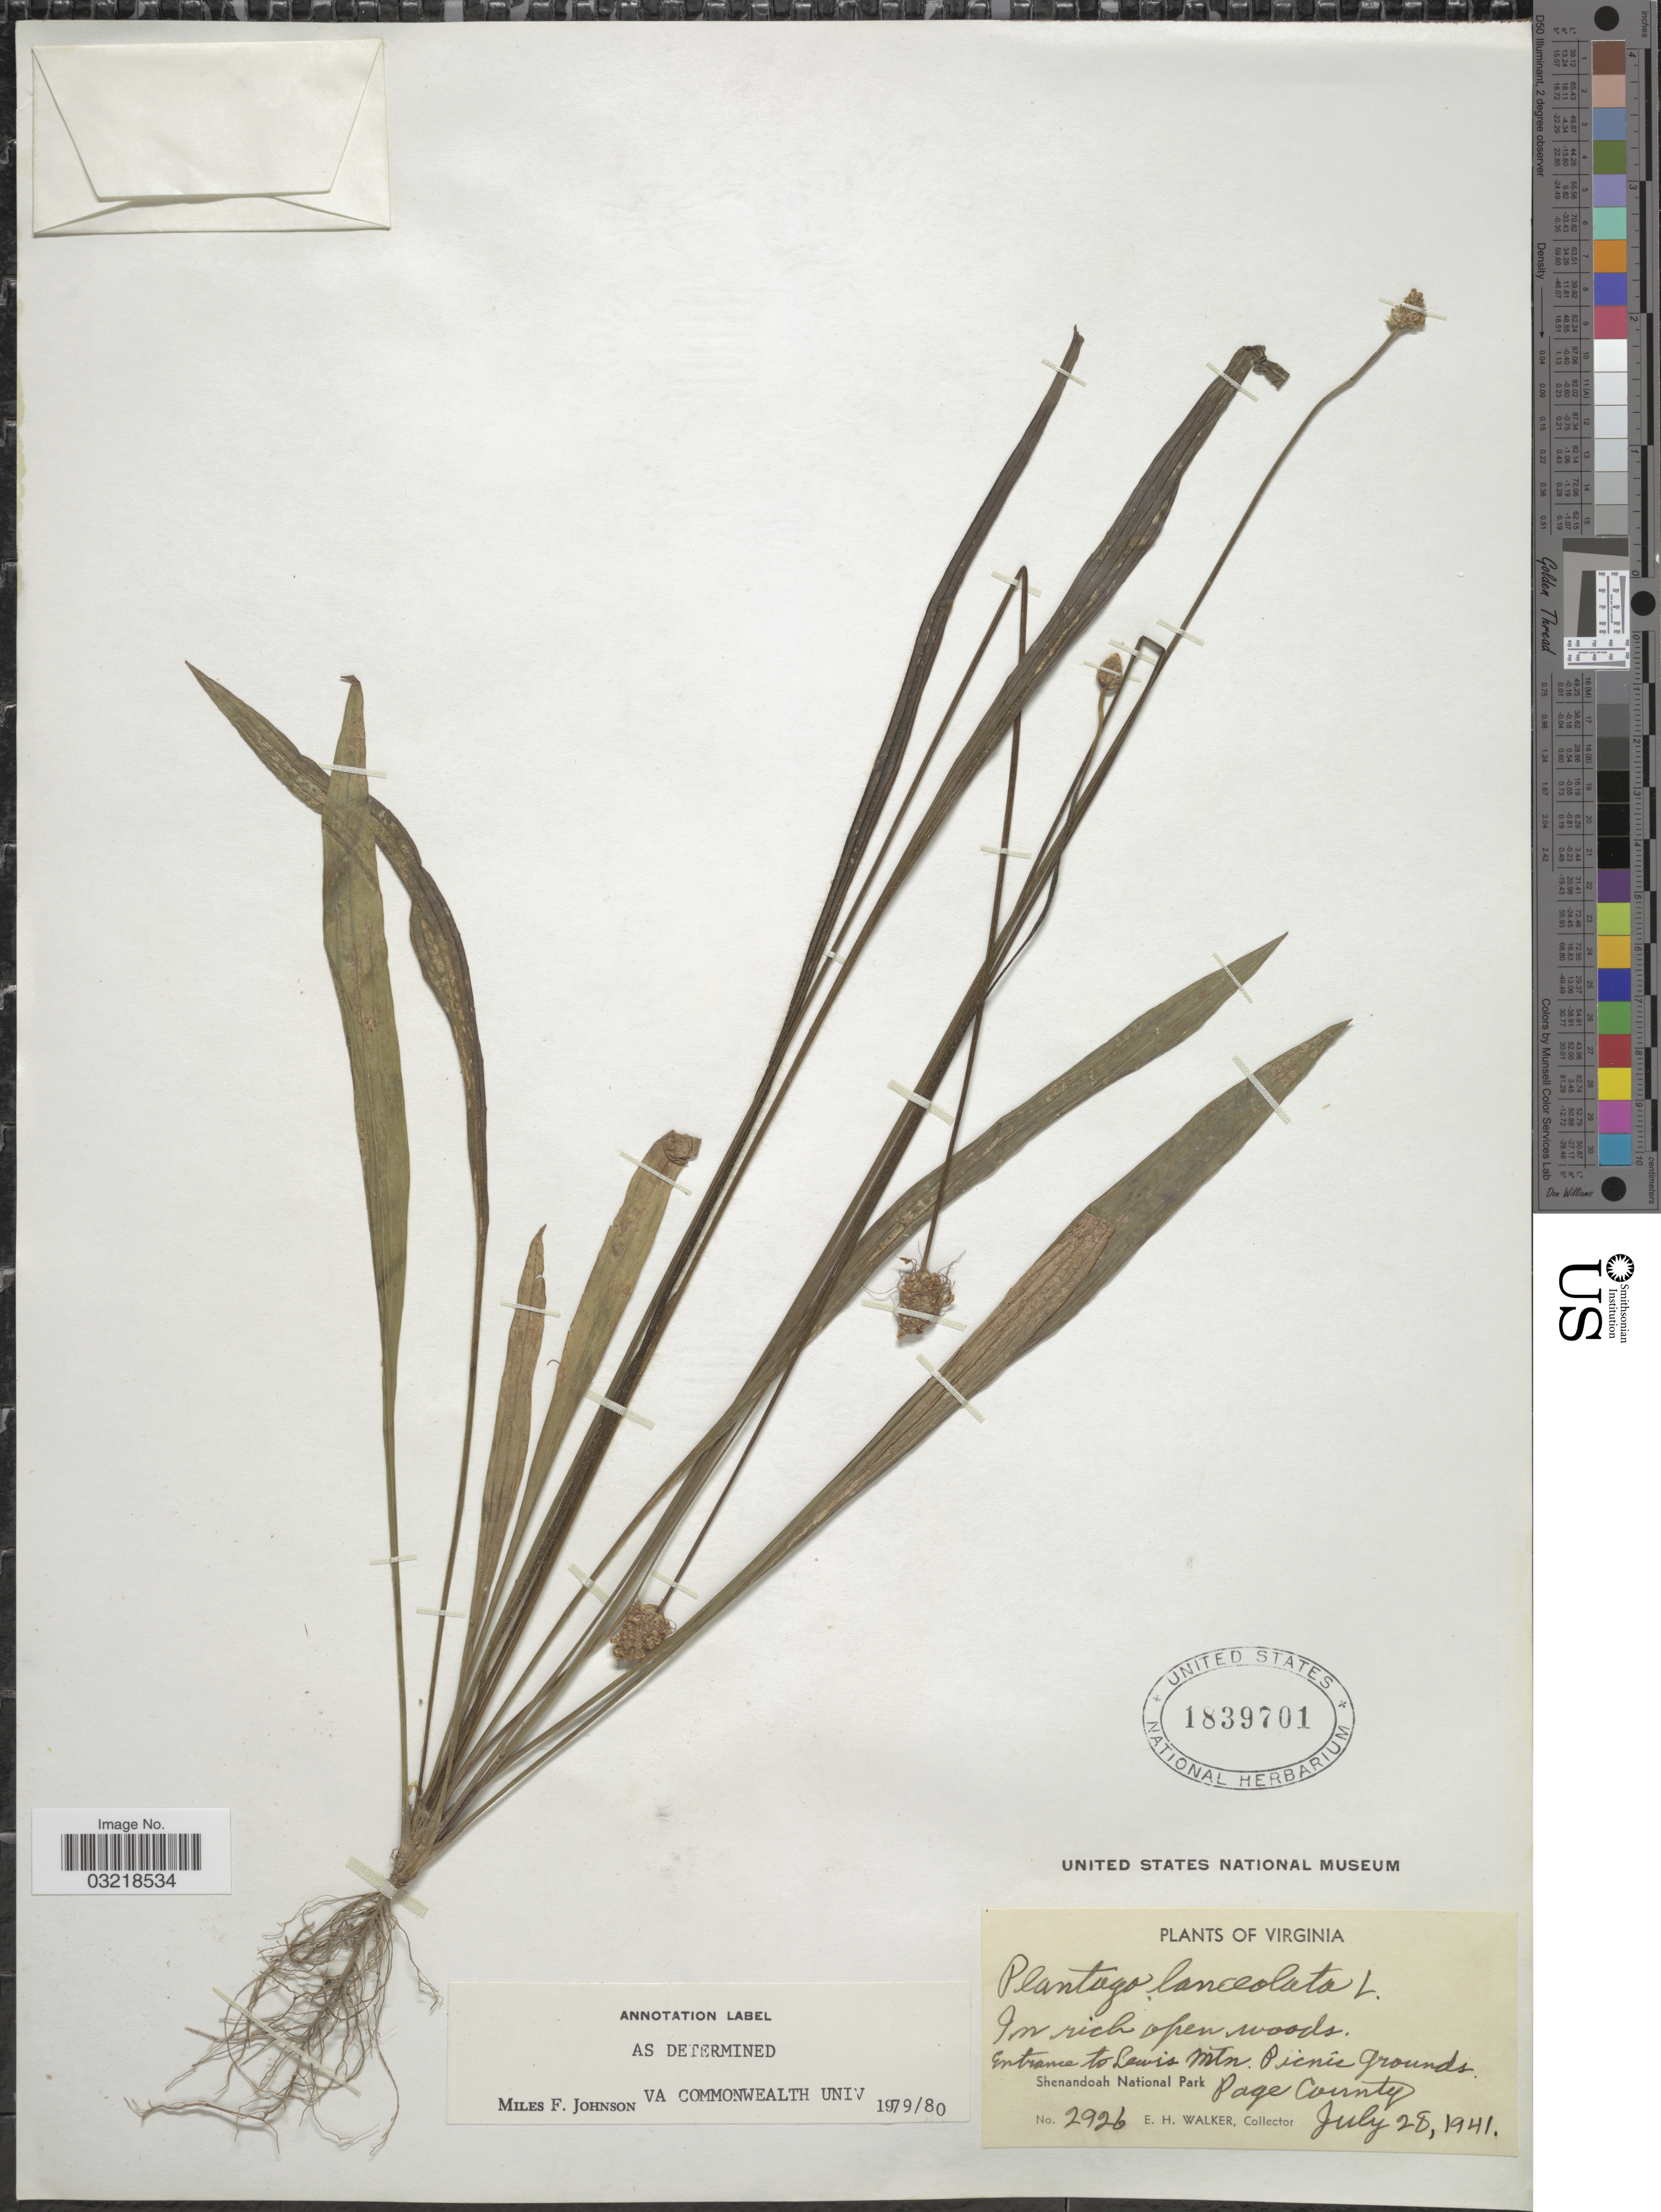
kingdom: Plantae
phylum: Tracheophyta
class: Magnoliopsida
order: Lamiales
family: Plantaginaceae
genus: Plantago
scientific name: Plantago lanceolata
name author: L.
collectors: E. H. Walker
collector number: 2926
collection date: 1941-07-28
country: United States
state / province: Virginia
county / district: Page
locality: Entrance to Lewis Mtn. Picnic Grounds. Shenandoah National Park. Page County.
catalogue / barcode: US 1839701